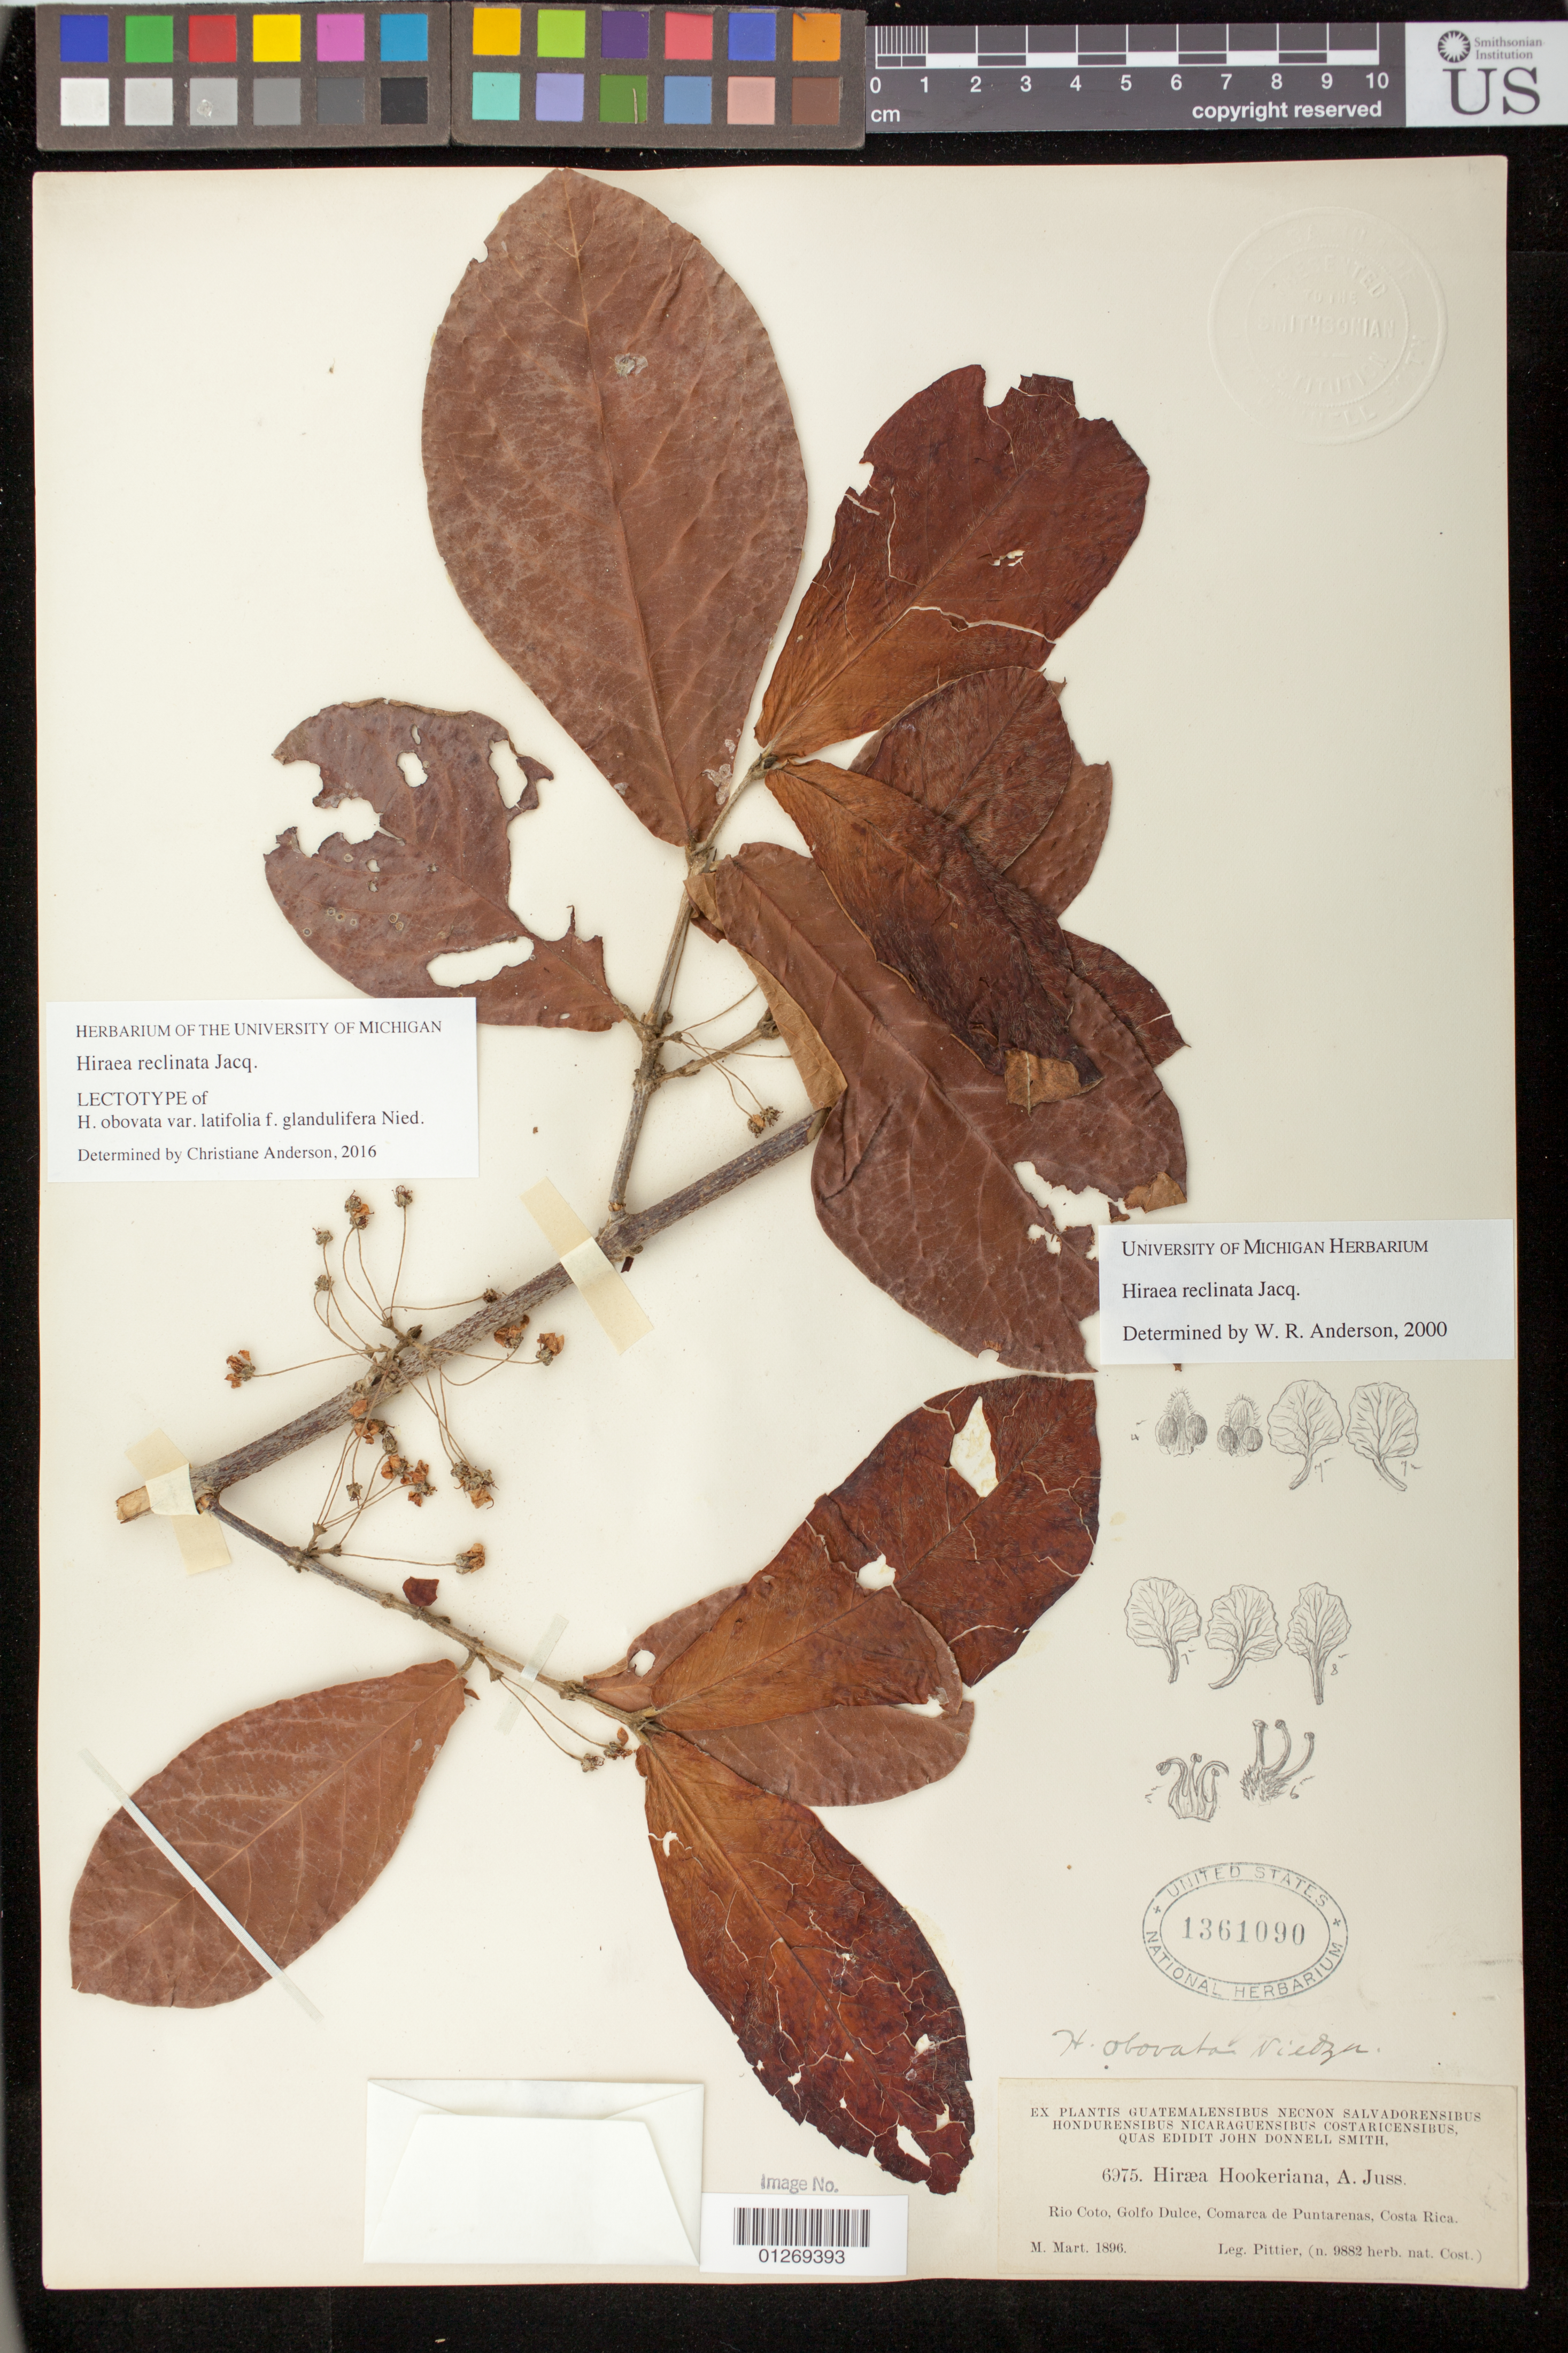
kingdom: Plantae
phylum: Tracheophyta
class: Magnoliopsida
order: Malpighiales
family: Malpighiaceae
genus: Hiraea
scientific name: Hiraea obovata f. glandulifera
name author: Nied.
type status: Lectotype; Isosyntype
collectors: H. F. Pittier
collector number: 9882 [Donnell Smith 6975]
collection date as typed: Mar 1896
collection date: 1896-03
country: Costa Rica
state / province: Puntarenas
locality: Rio Coto, Golfo Dulce, Comarca de Puntarenas.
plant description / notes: Anderson (2016) cites "lectotype" at US without explicitly identifying duplicates (e.g., citing sheet number or barcode, or even number of sheets); US has 2 duplicates of this collection, both annotated by Anderson (2016) as "lectotype". Both sheets are originally from the Donnell Smith herbarium but do not have consecutive USNH sheet numbers, and without any indication they are two sheets of a single specimen.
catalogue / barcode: US 1361090